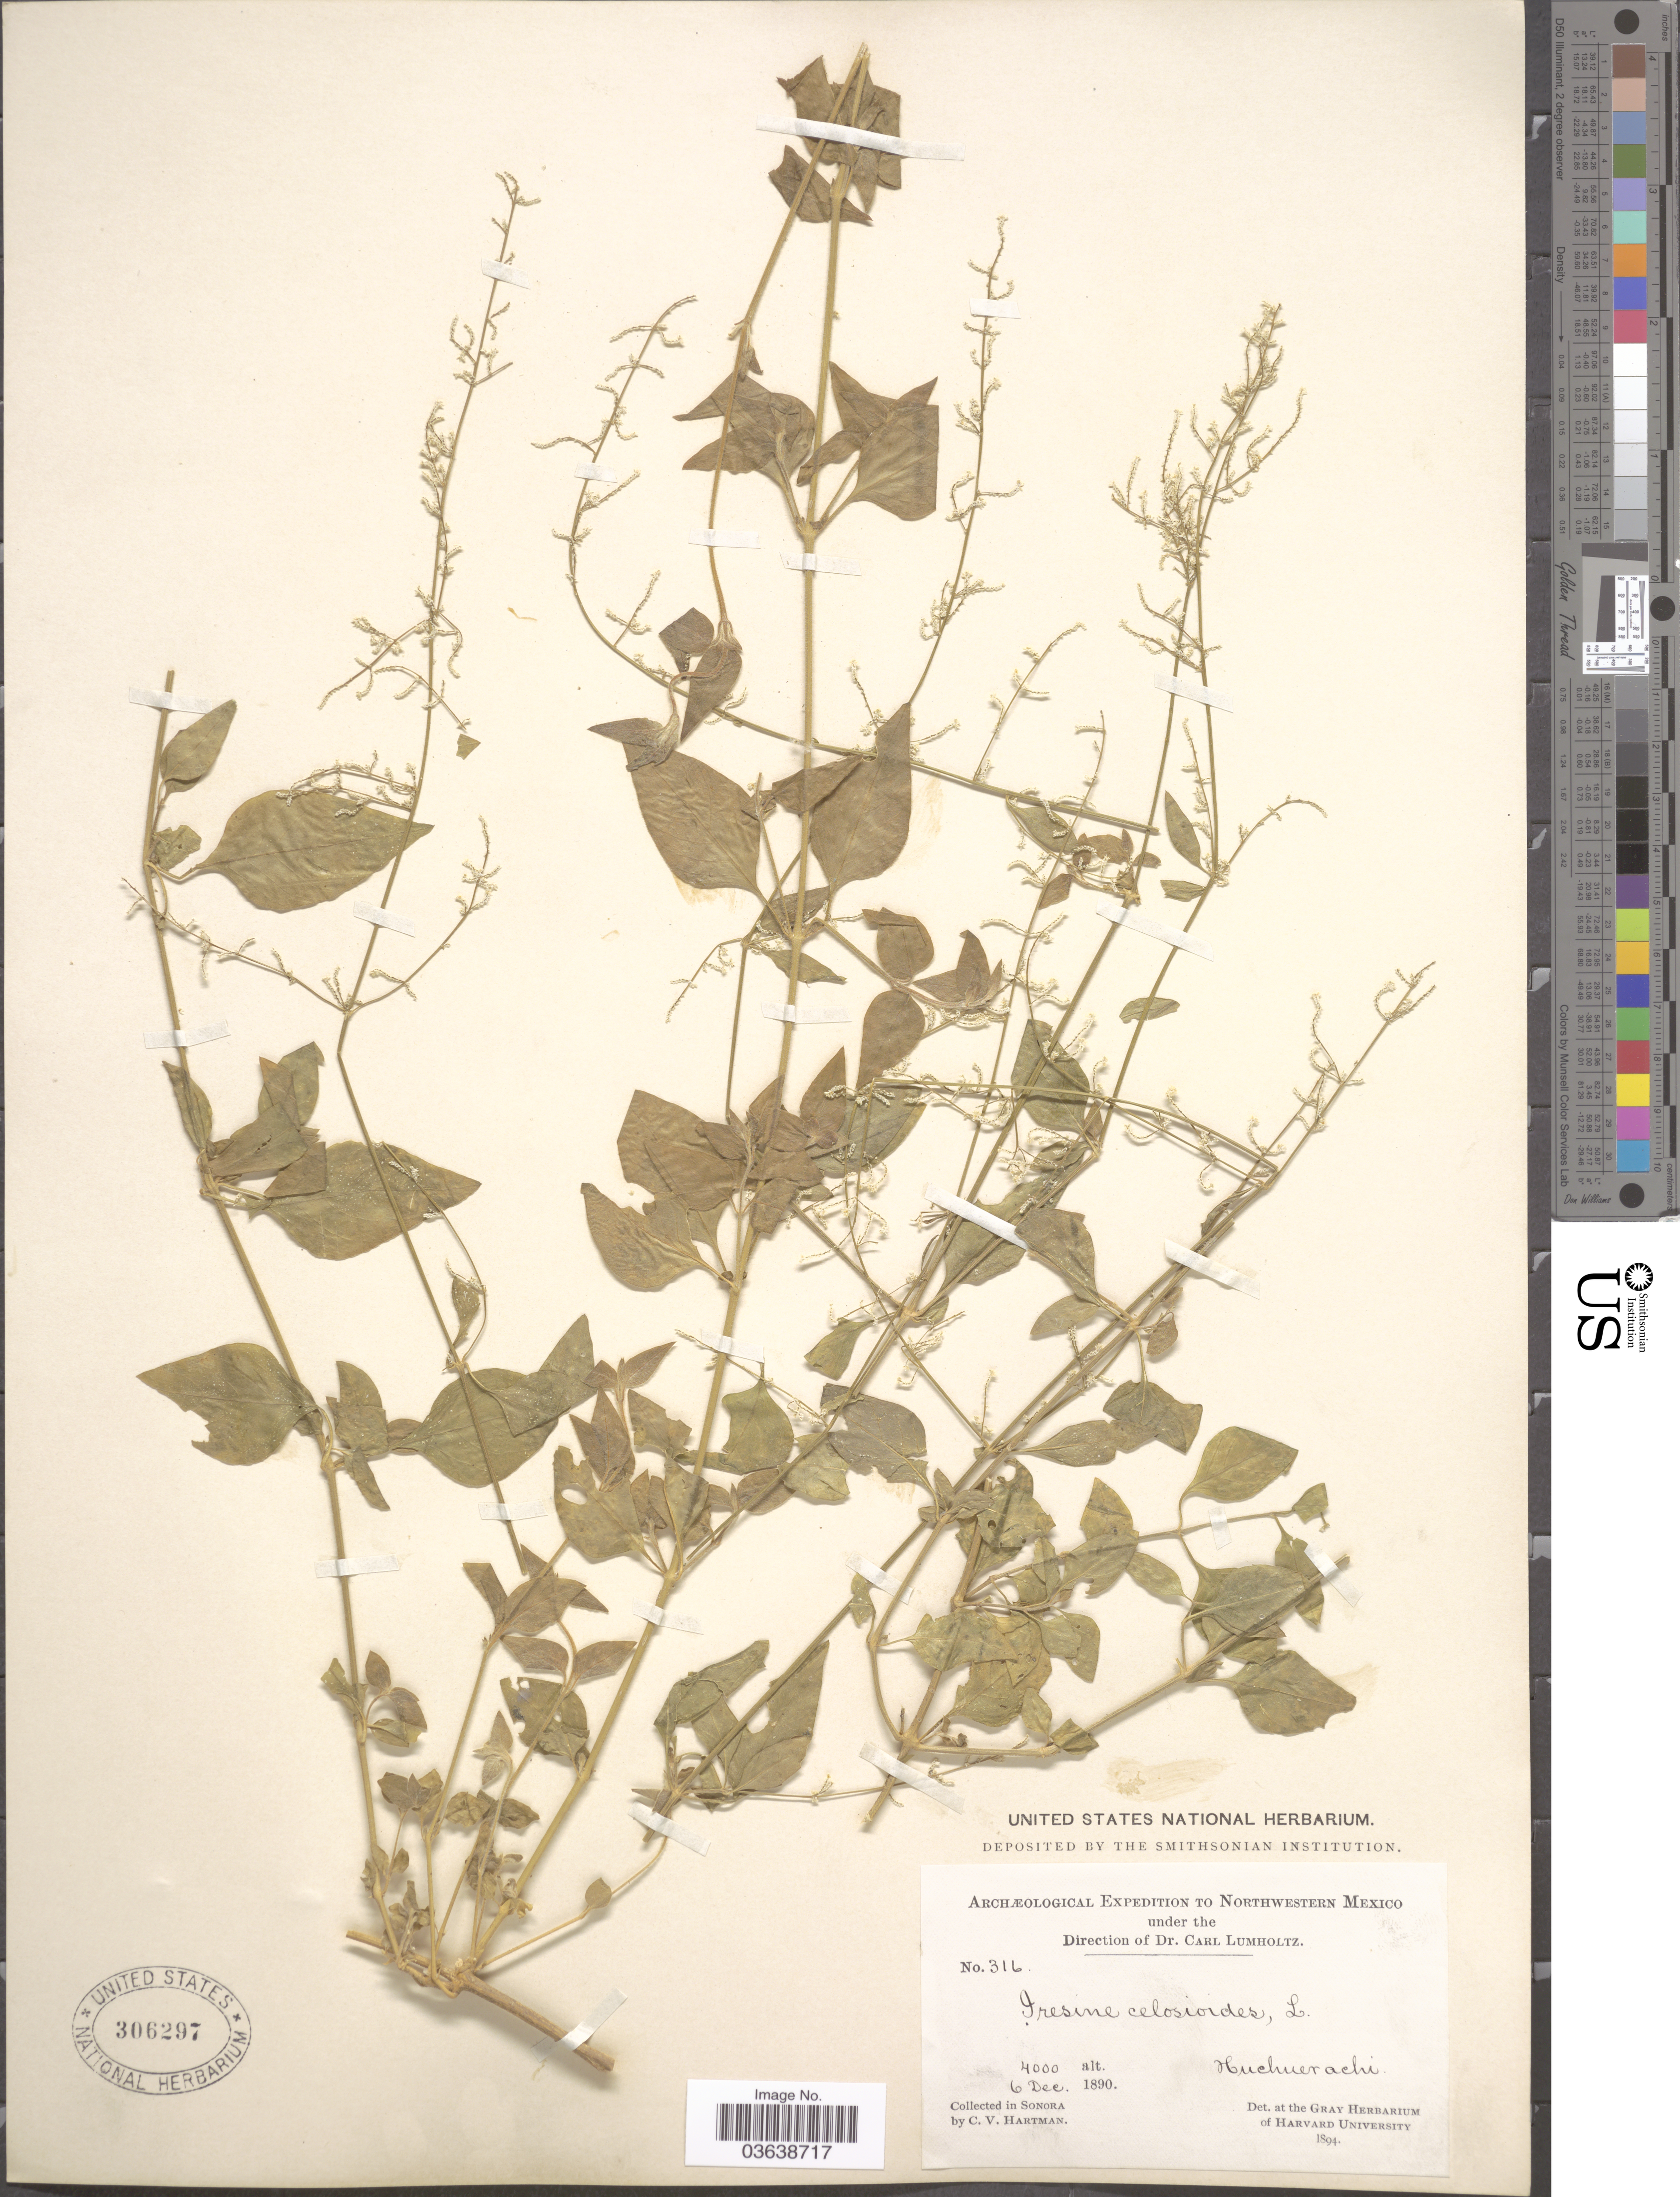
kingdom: Plantae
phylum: Tracheophyta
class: Magnoliopsida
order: Caryophyllales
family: Amaranthaceae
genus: Iresine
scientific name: Iresine celosia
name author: L.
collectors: C. V. Hartman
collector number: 316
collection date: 1890-12-06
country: Mexico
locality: Northwestern Mexico. Huchuerachi.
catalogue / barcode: US 306297